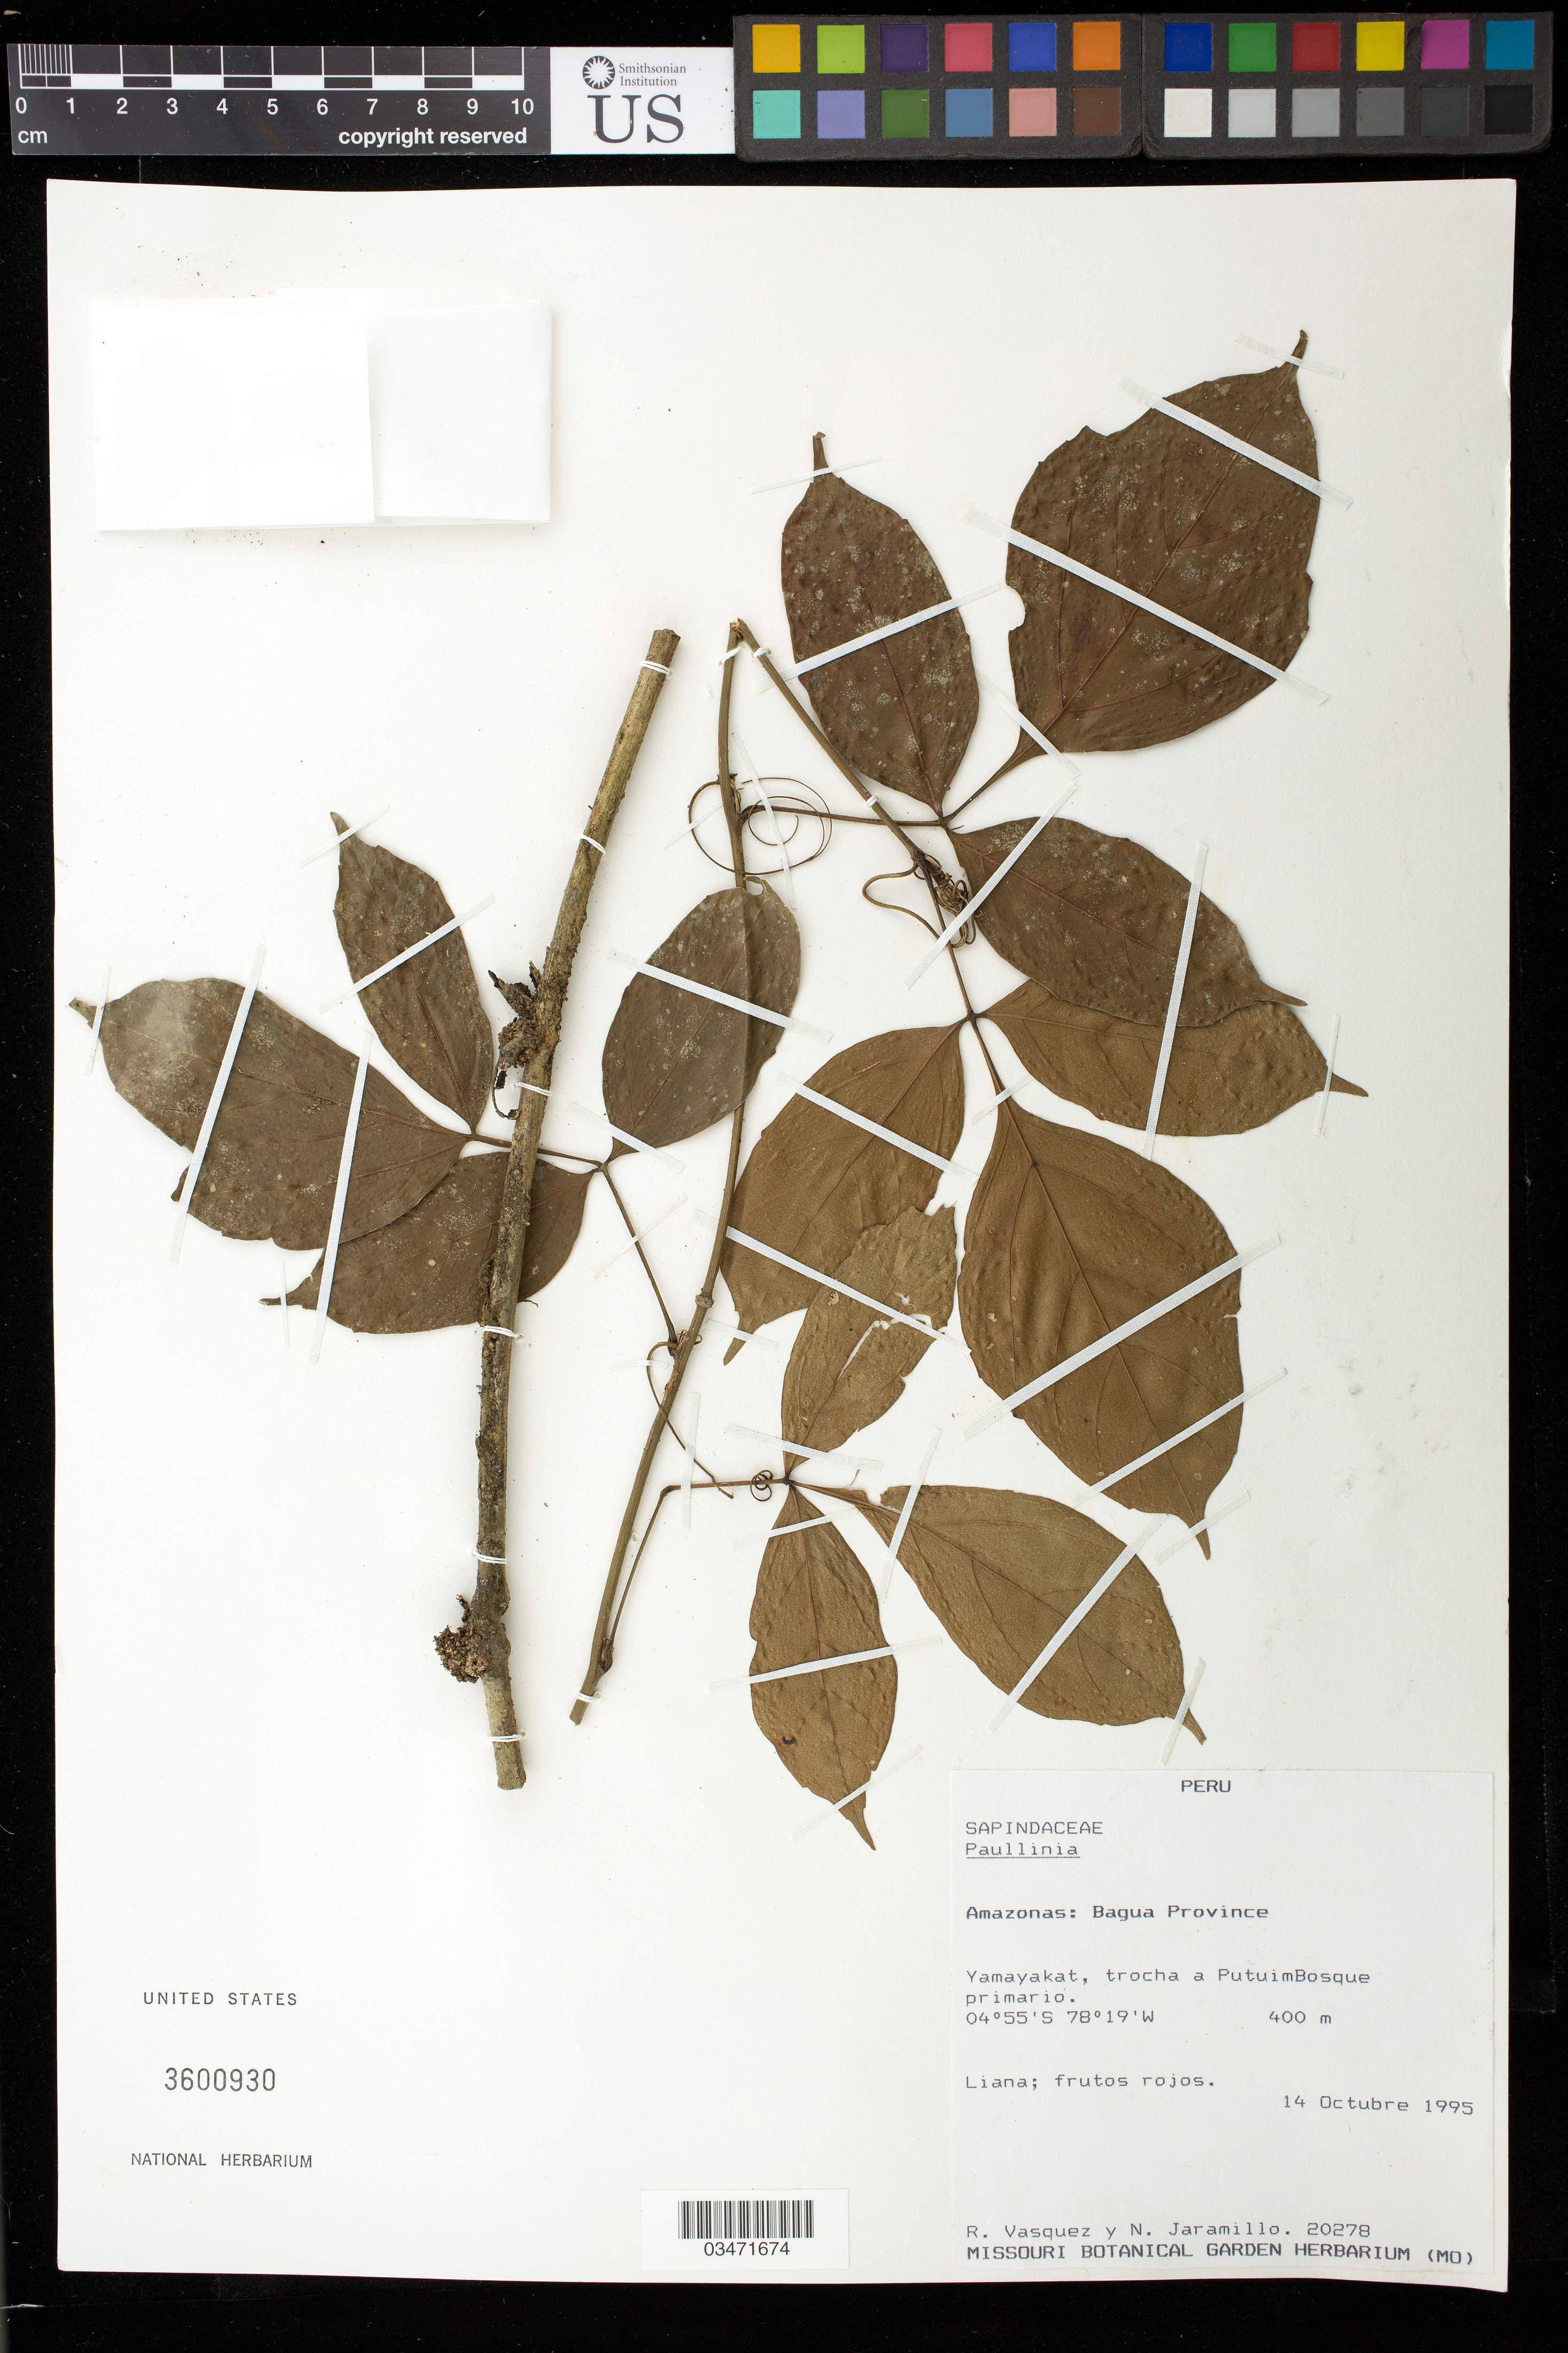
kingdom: Plantae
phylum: Tracheophyta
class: Magnoliopsida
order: Sapindales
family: Sapindaceae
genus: Paullinia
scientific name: Paullinia sp.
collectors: R. Vásquez M. & N. Jaramillo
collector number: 20278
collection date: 1995-10-14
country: Peru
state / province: Amazonas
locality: Bagua Province. Yamayakat, trocha a Putuim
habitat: Bosque primario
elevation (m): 400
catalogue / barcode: US 3600930